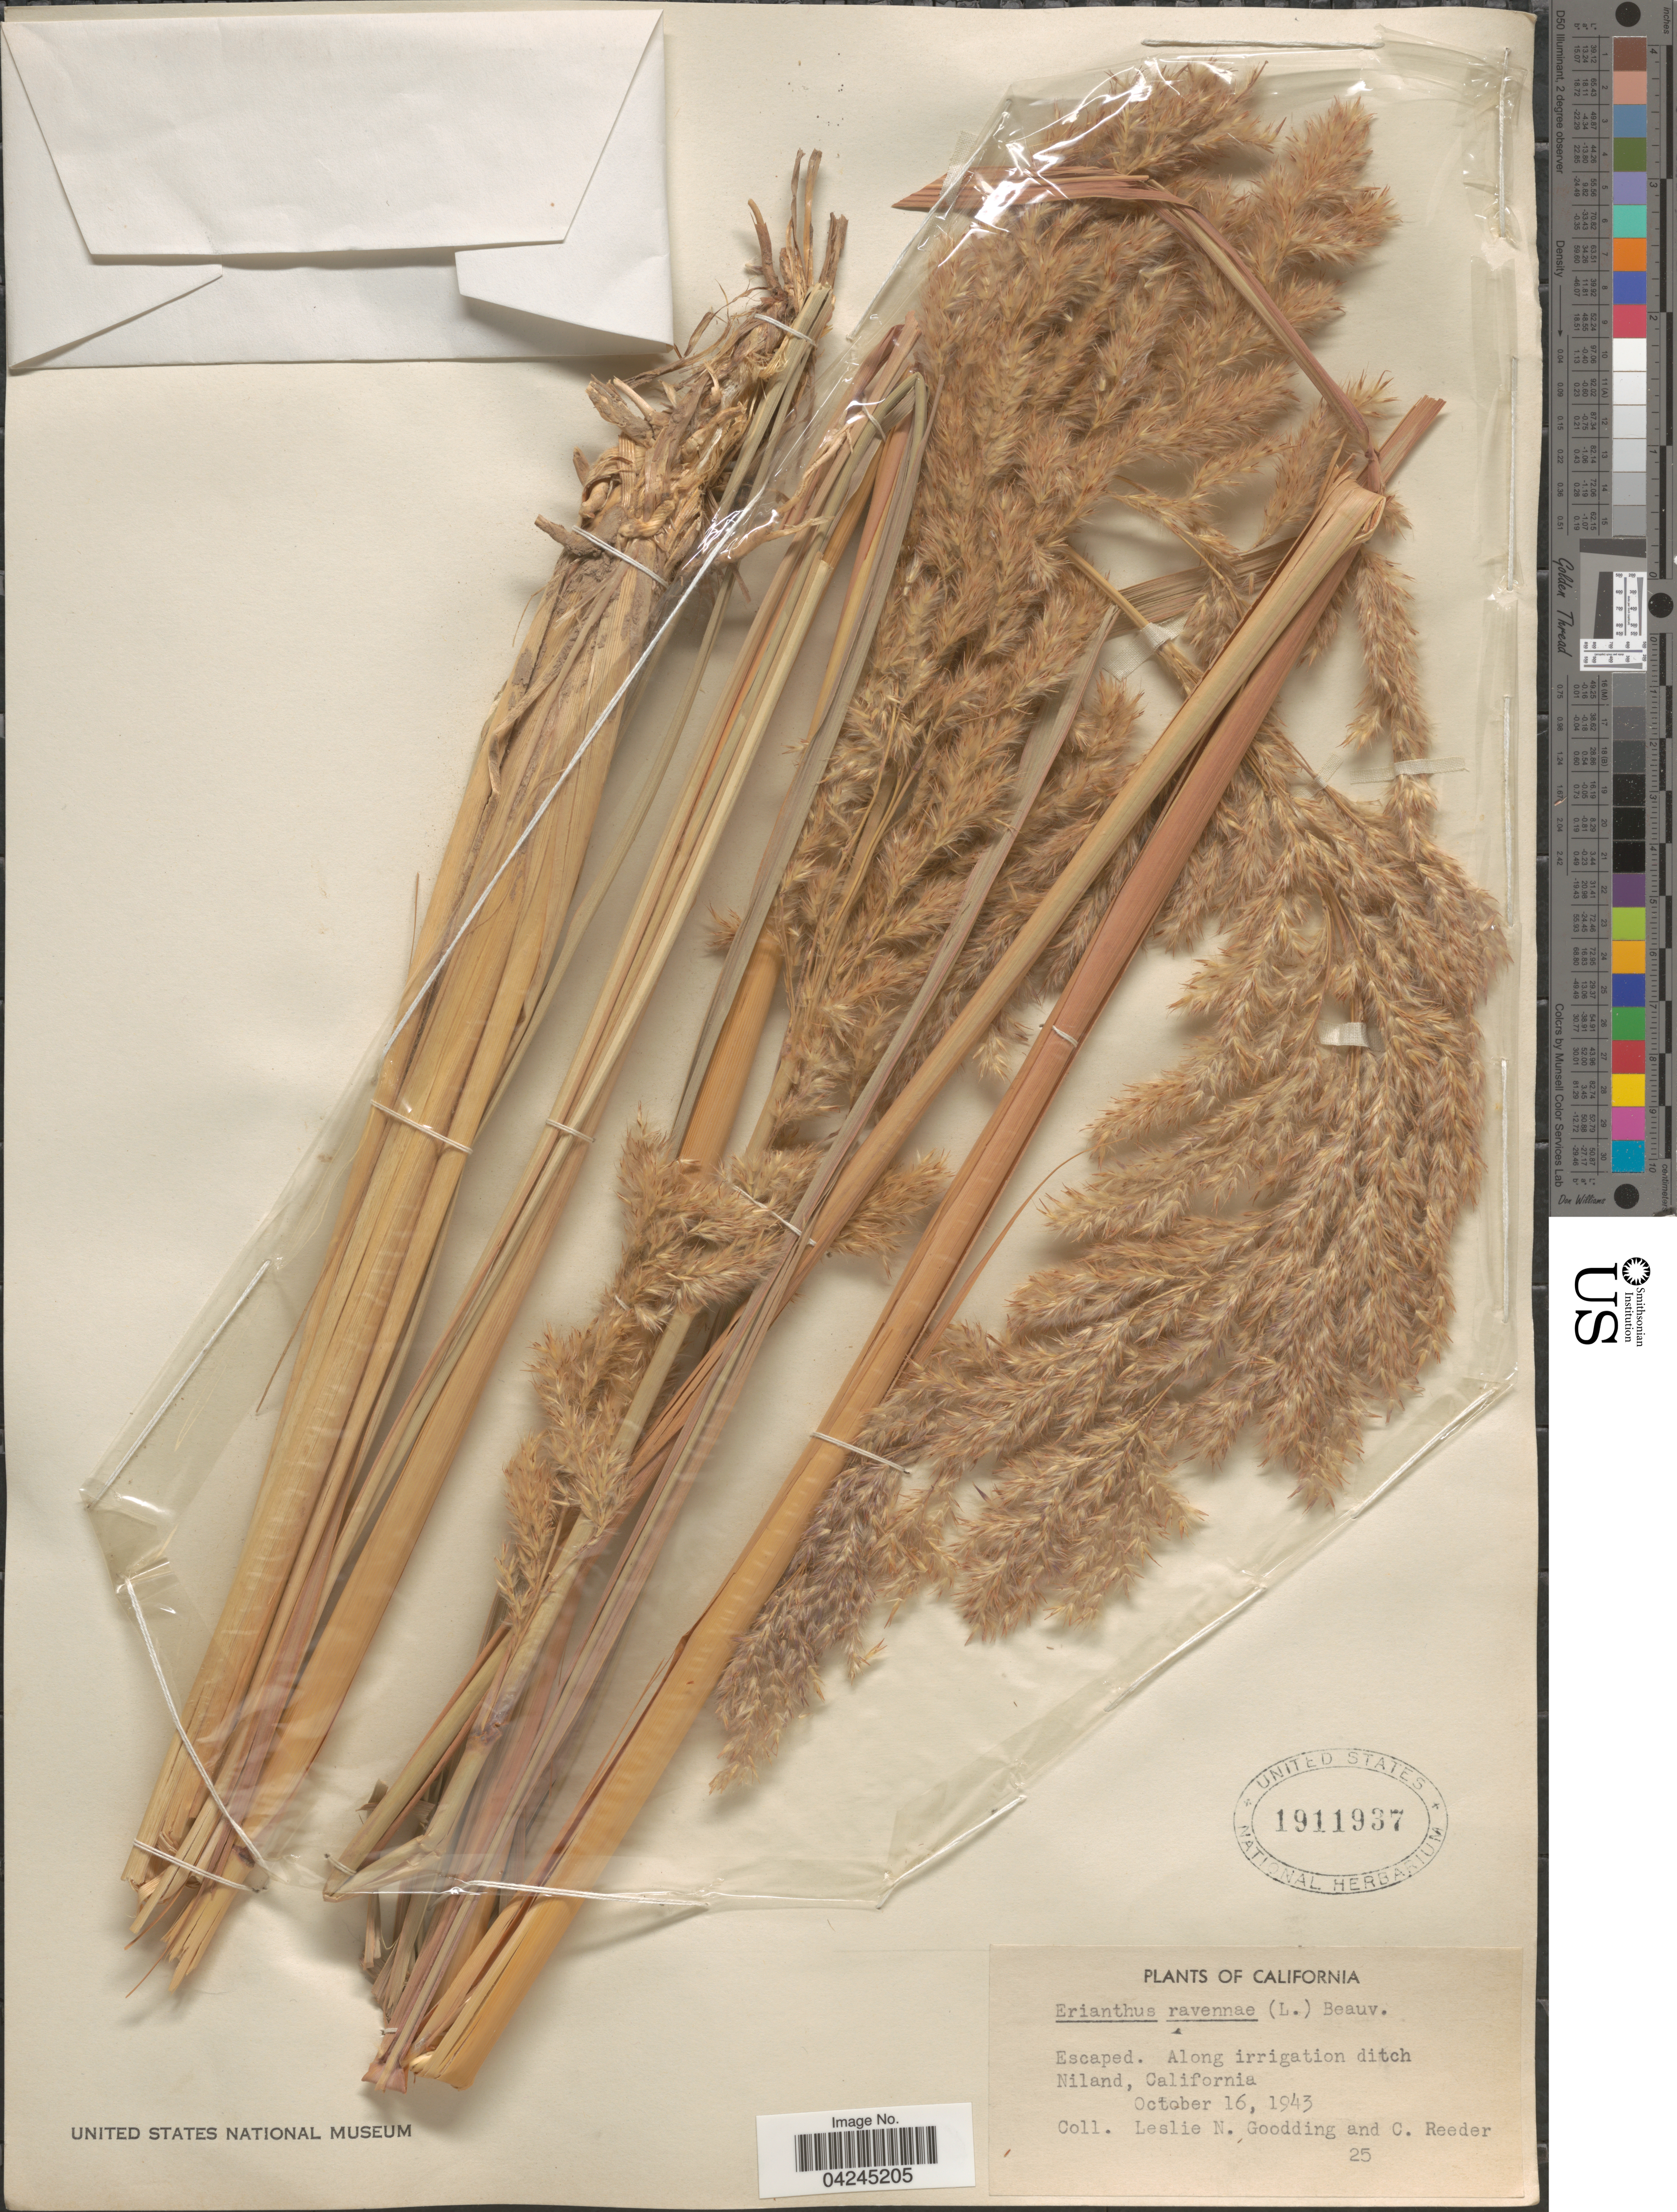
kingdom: Plantae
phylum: Tracheophyta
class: Liliopsida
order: Poales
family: Poaceae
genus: Erianthus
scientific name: Erianthus giganteus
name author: (Walter) P. Beauv.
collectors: L. N. Goodding & C. Reeder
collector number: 25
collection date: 1943-10-16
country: United States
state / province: California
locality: Niland.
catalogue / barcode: US 1911937